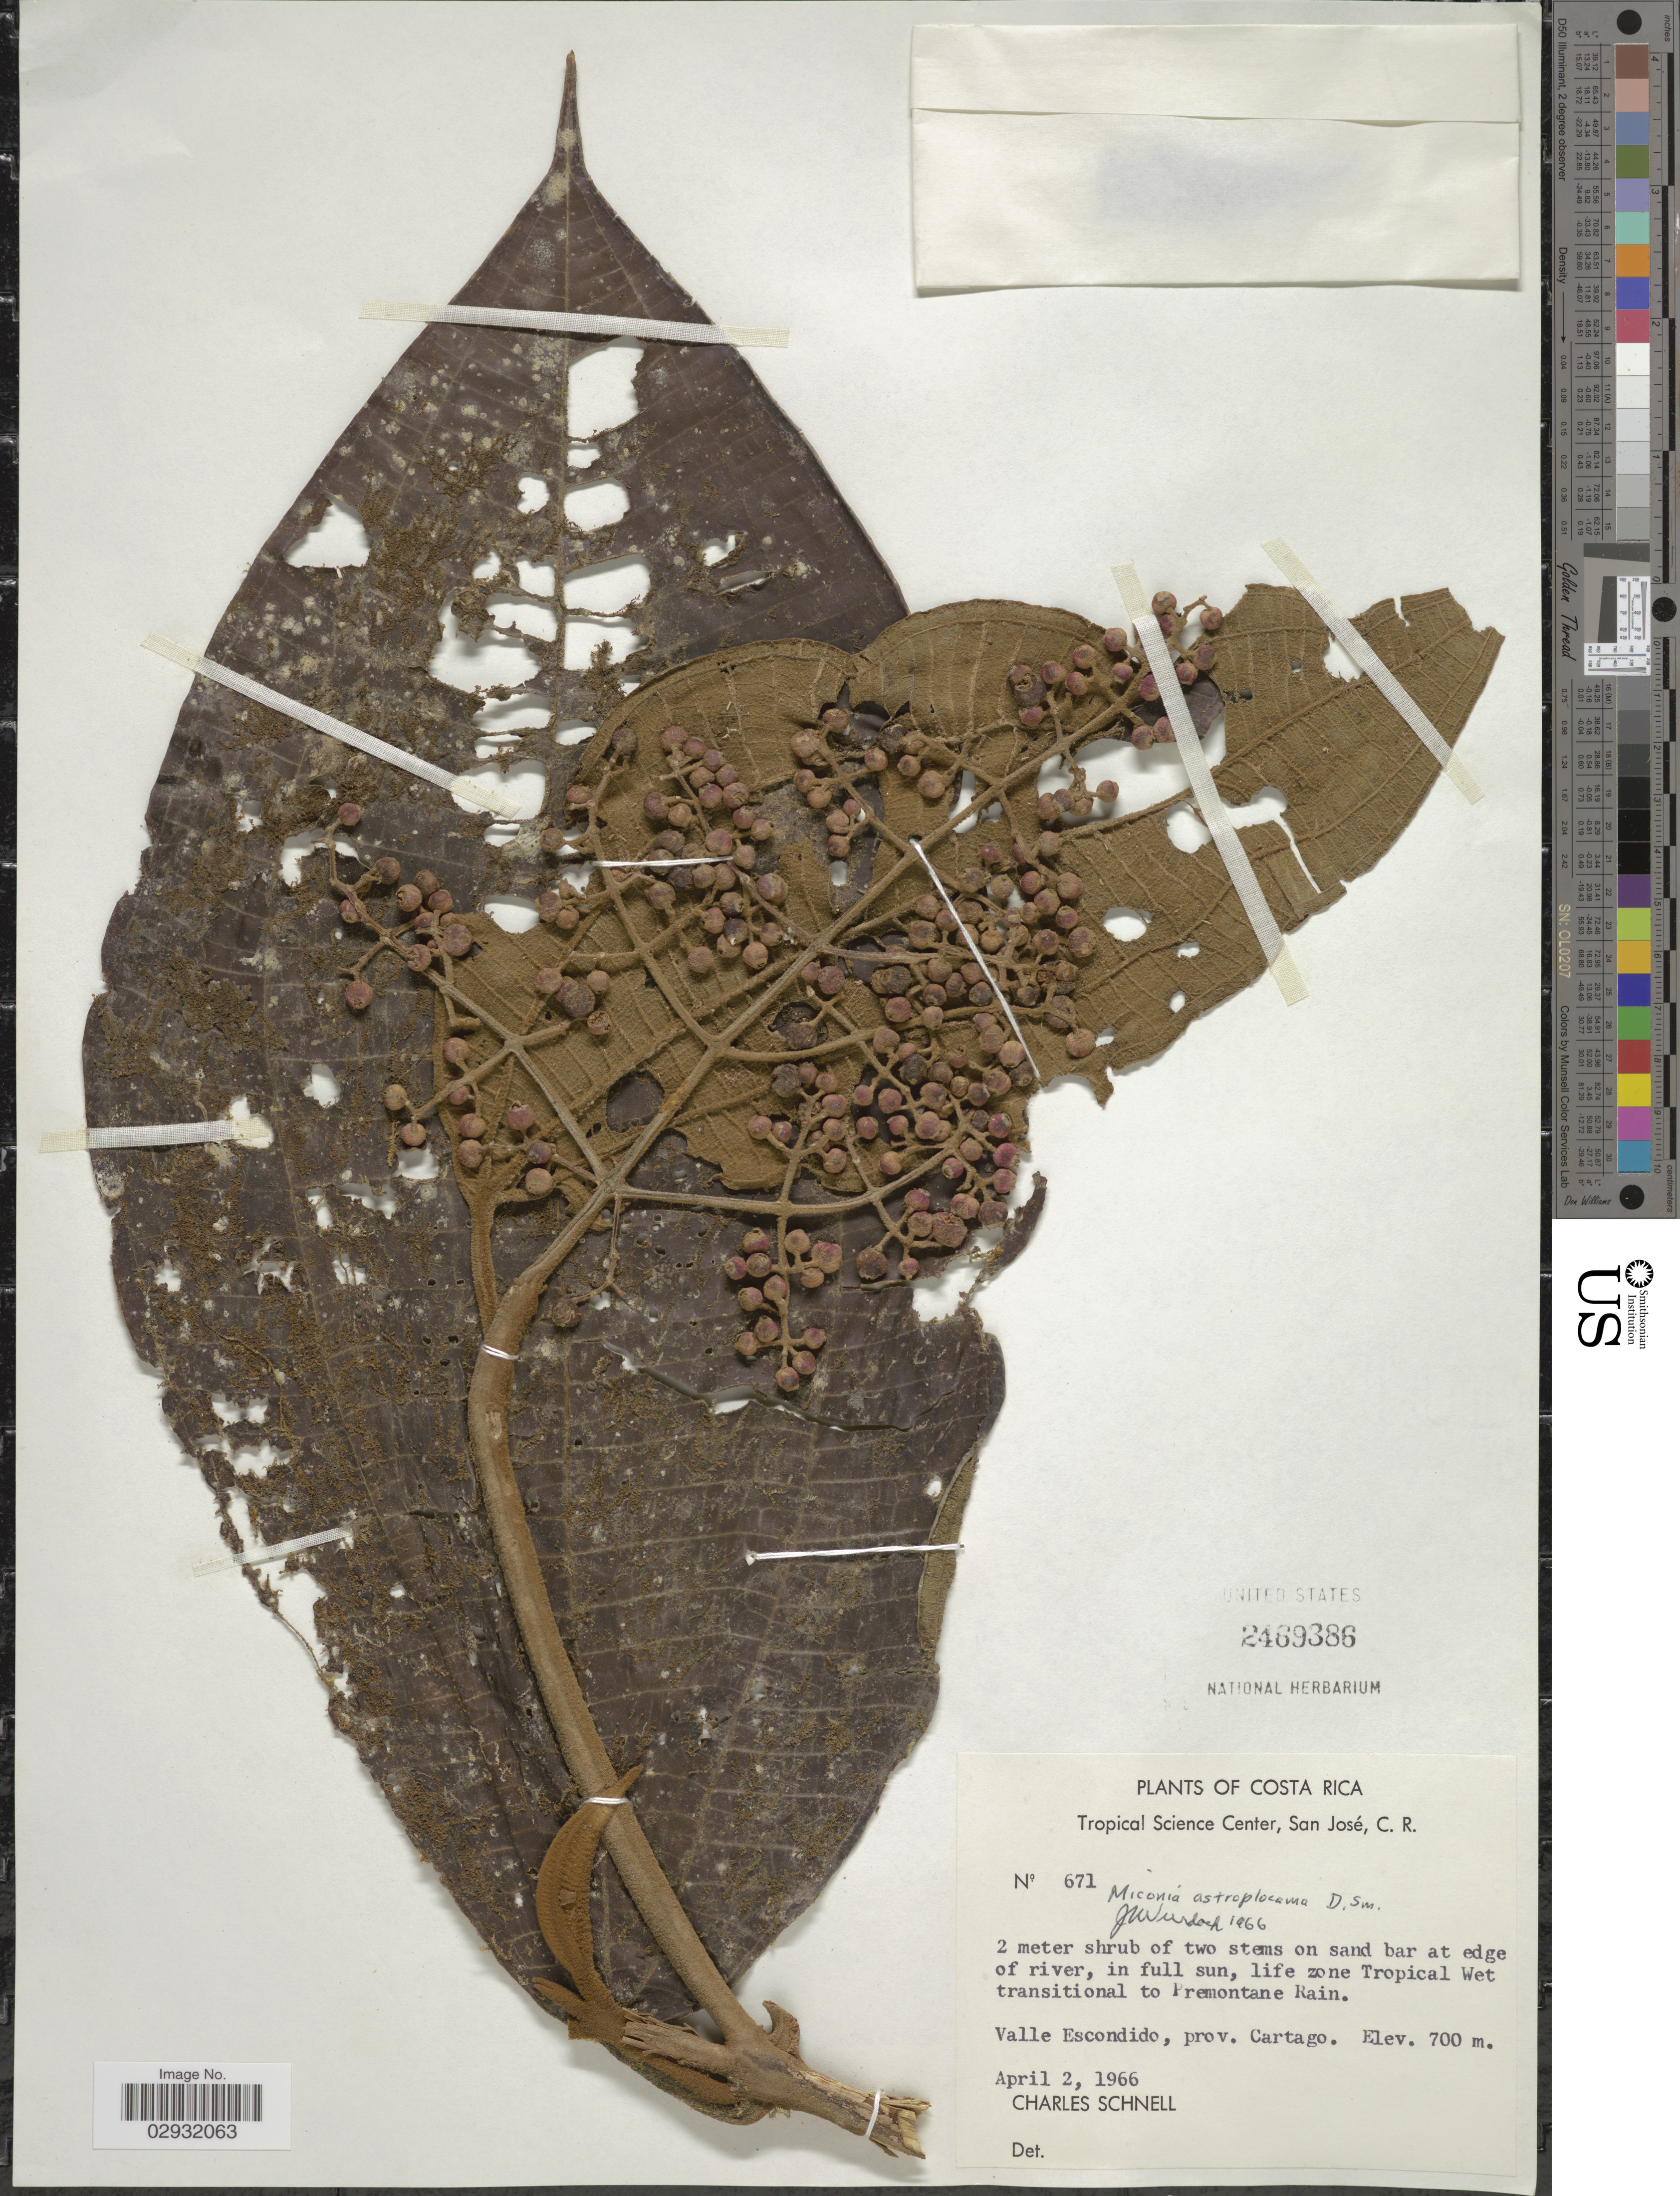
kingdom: Plantae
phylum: Tracheophyta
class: Magnoliopsida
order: Myrtales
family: Melastomataceae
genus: Miconia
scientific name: Miconia astroplocama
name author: Donn. Sm.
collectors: C. Schnell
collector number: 671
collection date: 1966-04-02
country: Costa Rica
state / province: Cartago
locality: Valle Escondido, prov. Cartago, life zone Tropical wet transitional to Premontane Rain.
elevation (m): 700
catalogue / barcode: US 2469386